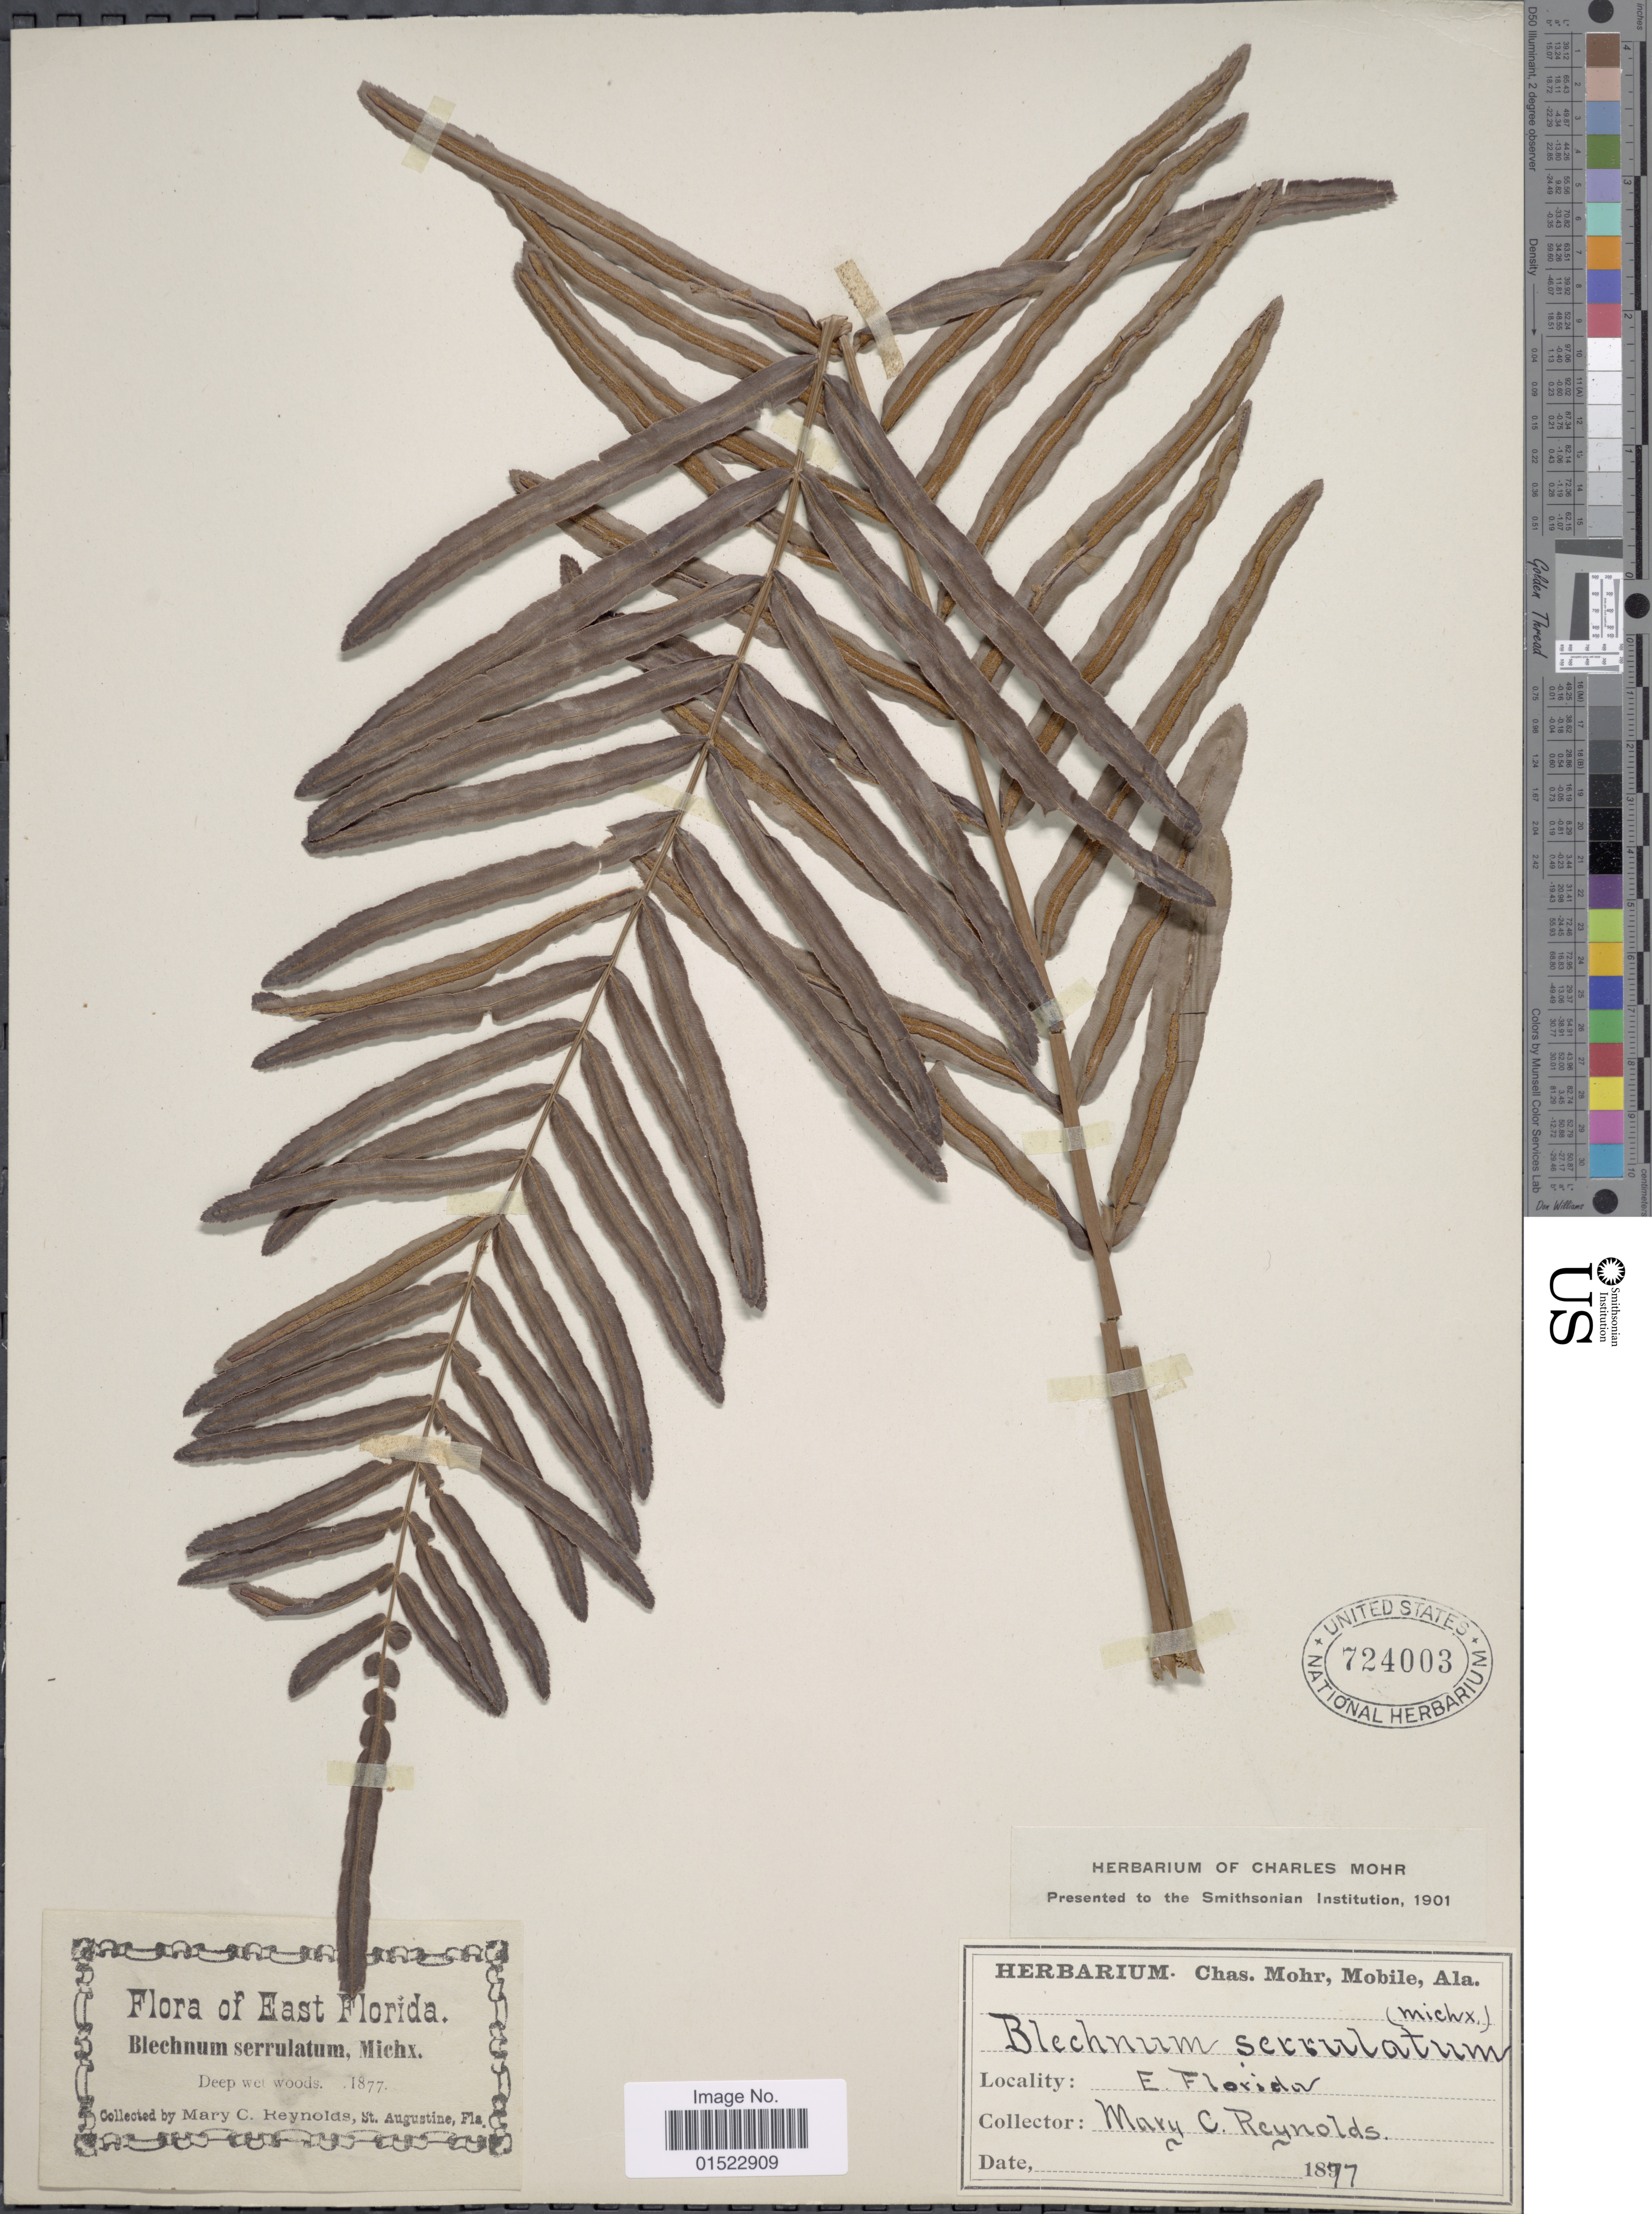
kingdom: Plantae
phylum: Tracheophyta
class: Polypodiopsida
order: Polypodiales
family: Blechnaceae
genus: Telmatoblechnum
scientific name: Telmatoblechnum serrulatum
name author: (Rich.) Perrie et al.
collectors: M. Reynolds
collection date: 1877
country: United States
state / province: Florida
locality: E. Florida, St. Augustine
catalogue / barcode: US 724003